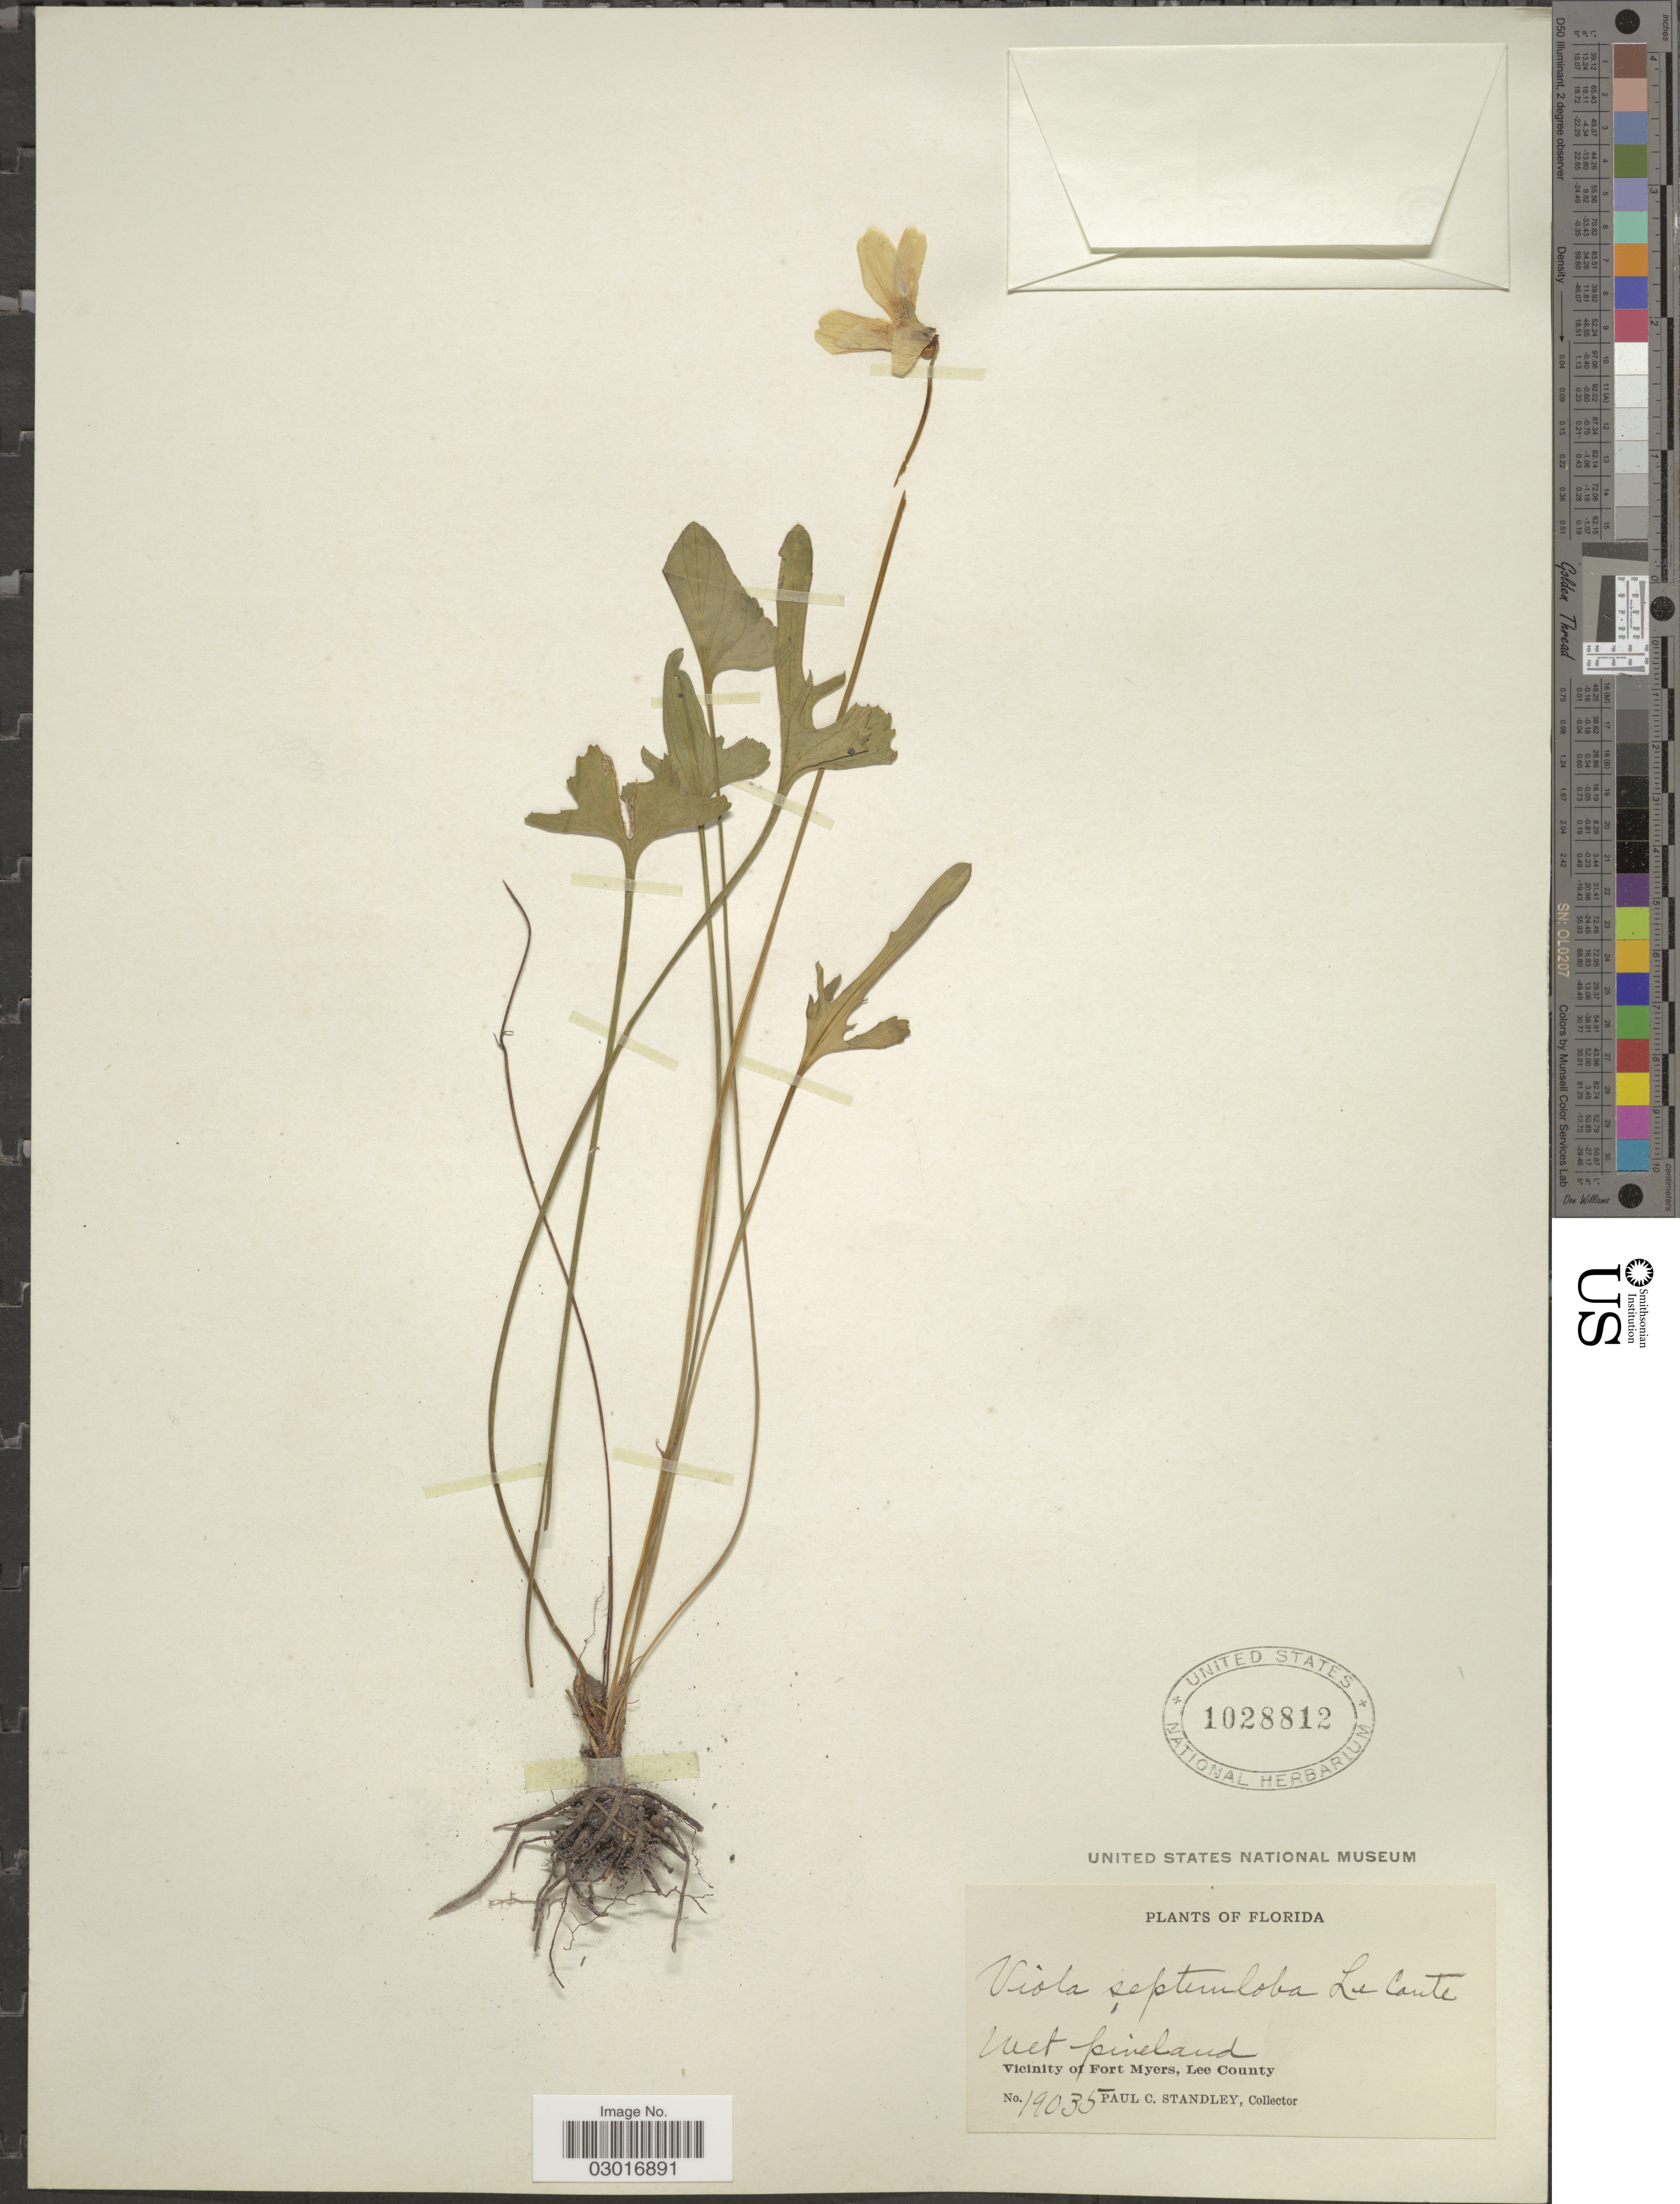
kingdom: Plantae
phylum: Tracheophyta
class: Magnoliopsida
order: Malpighiales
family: Violaceae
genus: Viola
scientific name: Viola septemloba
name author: LeConte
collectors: P. C. Standley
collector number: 19035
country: United States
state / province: Florida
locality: Vicinity of Fort Myers, Lee County.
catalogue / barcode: US 1028812